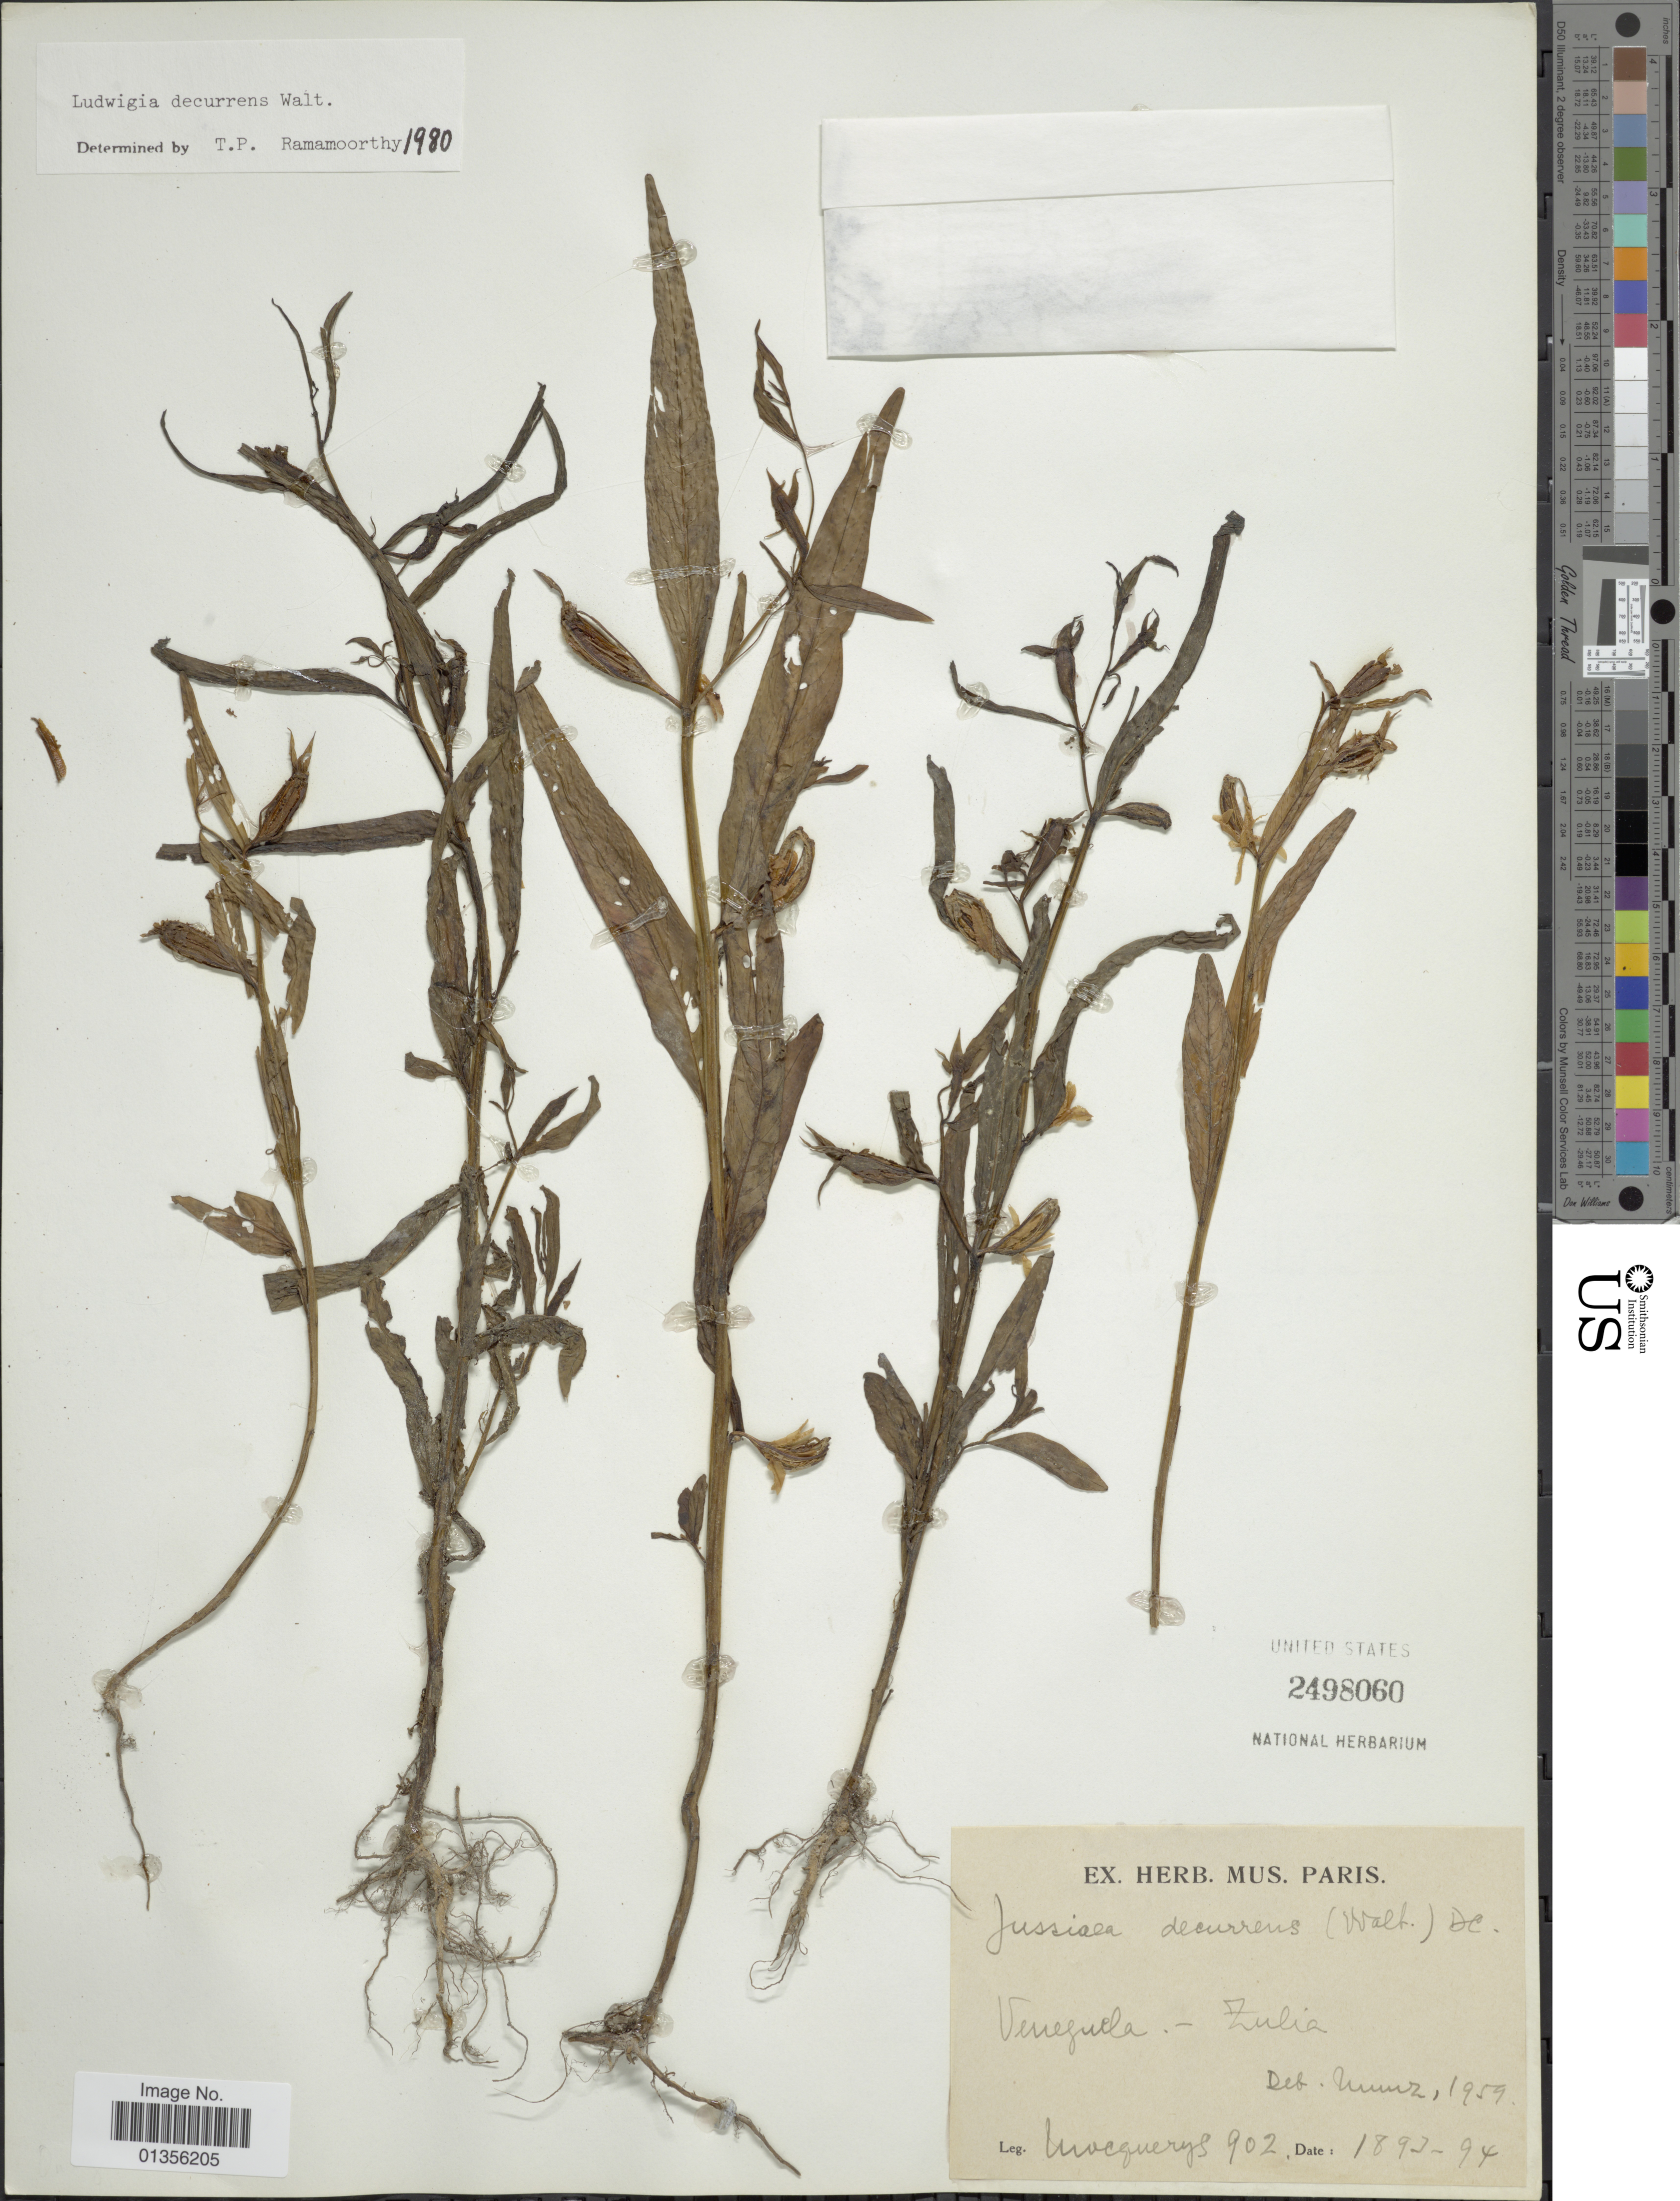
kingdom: Plantae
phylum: Tracheophyta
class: Magnoliopsida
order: Myrtales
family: Onagraceae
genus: Ludwigia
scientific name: Ludwigia decurrens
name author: Walter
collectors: A. Mocquerys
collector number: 902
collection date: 1893/1894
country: Venezuela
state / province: Zulia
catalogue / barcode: US 2498060